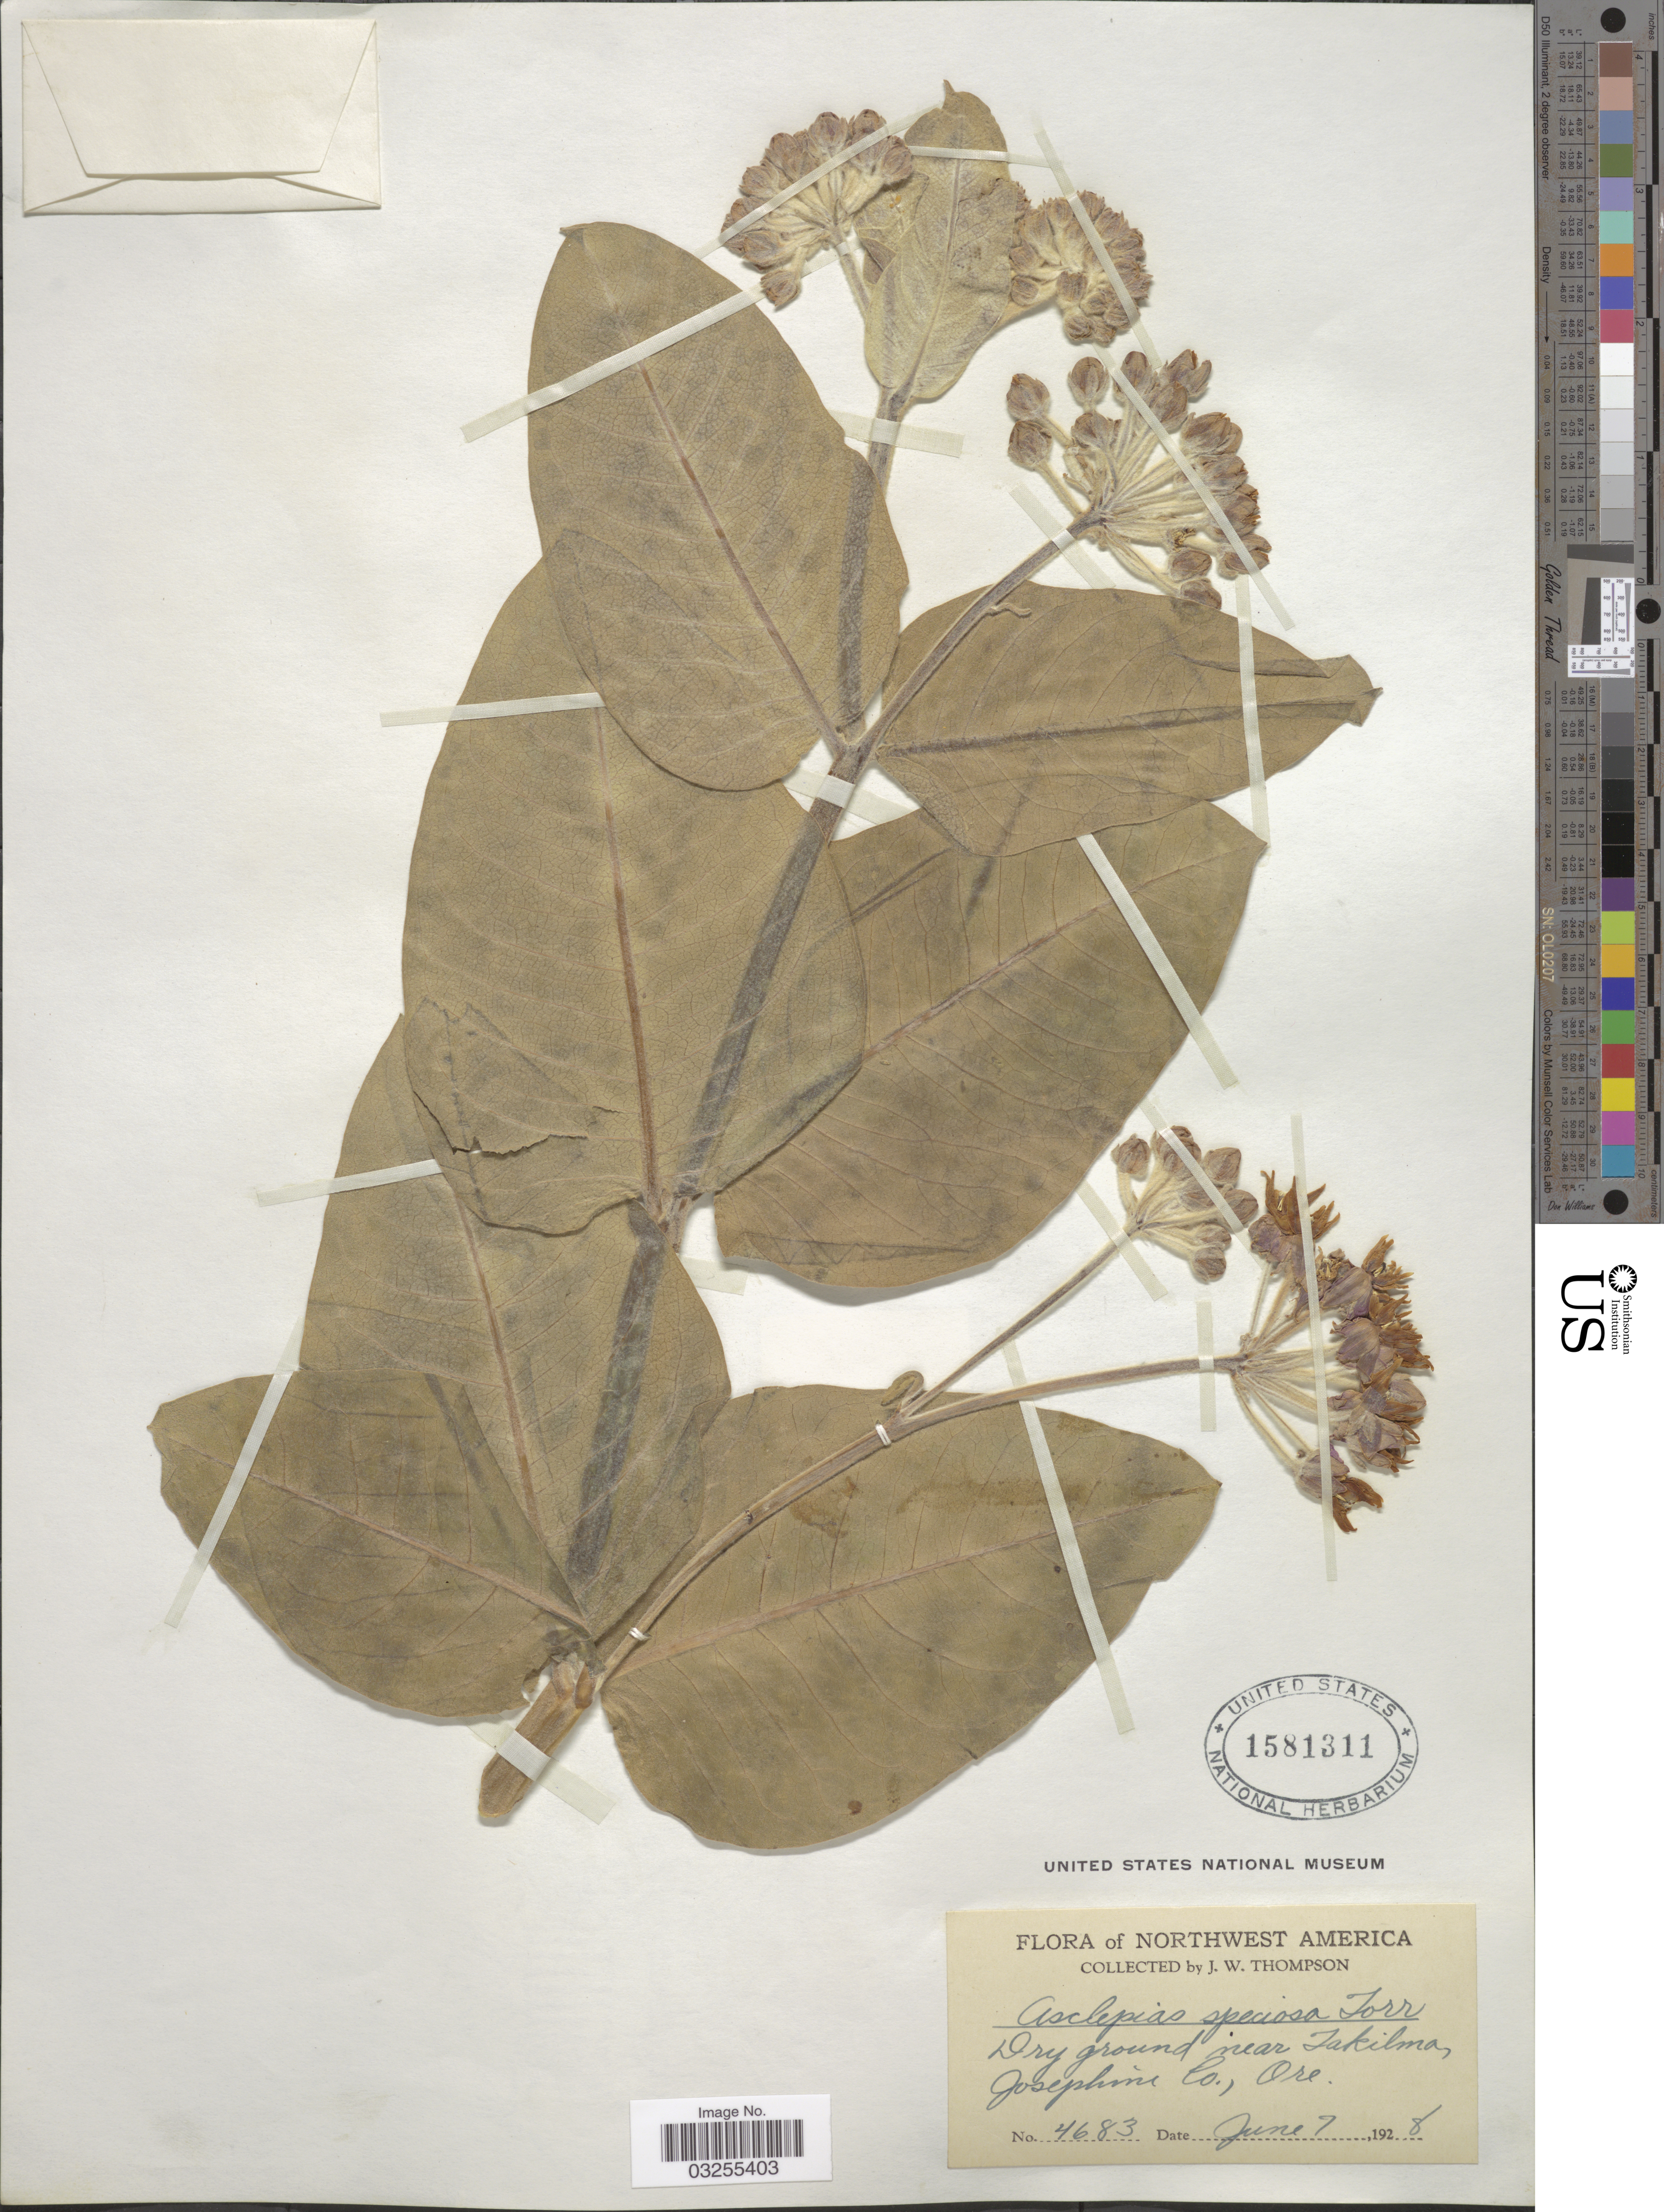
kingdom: Plantae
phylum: Tracheophyta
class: Magnoliopsida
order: Gentianales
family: Apocynaceae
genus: Asclepias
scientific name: Asclepias speciosa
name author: Torr.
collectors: J. Thompson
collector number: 4683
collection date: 1928-06-07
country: United States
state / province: Oregon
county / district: Josephine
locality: Northwest America, Dry ground near Takilma, Josephine Co.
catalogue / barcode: US 1581311